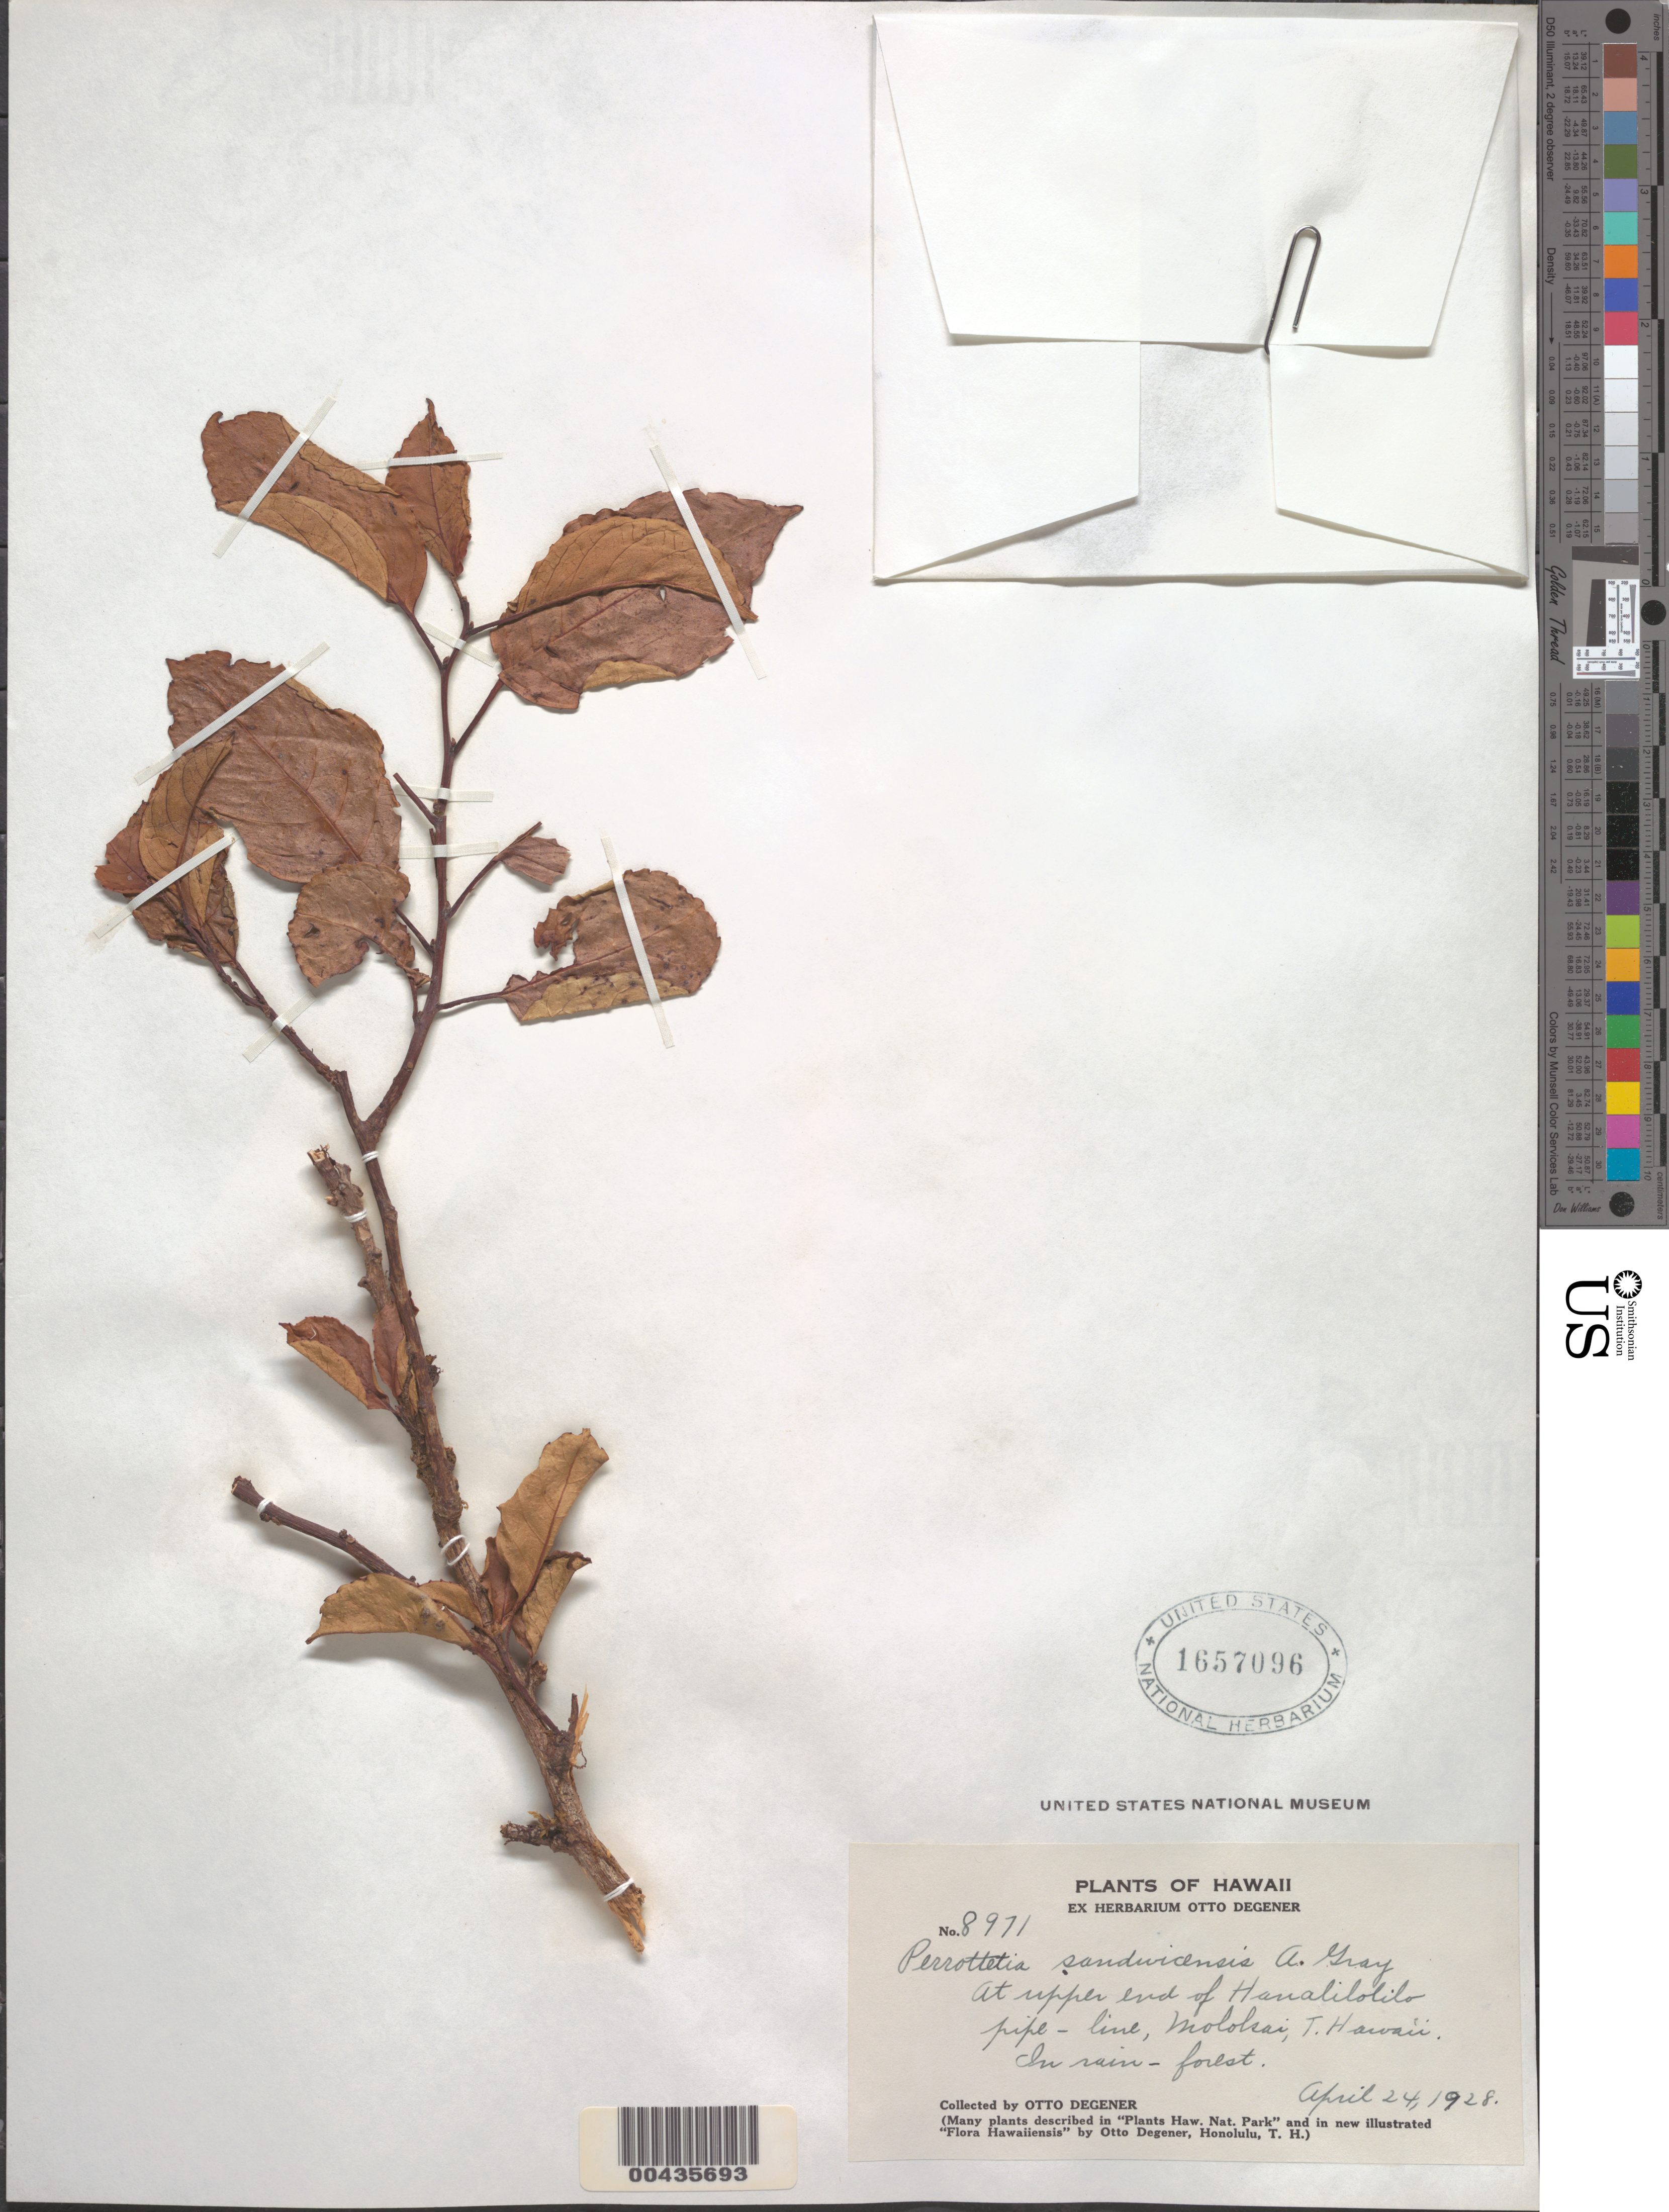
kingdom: Plantae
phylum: Tracheophyta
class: Magnoliopsida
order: Huerteales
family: Dipentodontaceae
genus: Perrottetia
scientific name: Perrottetia sandwicensis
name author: A. Gray in Wilkes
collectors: O. Degener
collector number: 8971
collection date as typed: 24 Apr 1928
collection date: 1928-04-24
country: United States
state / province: Hawaii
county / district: Maui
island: Moloka'i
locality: At upper end of Hanalilolilo pipe-line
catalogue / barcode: US 1657096